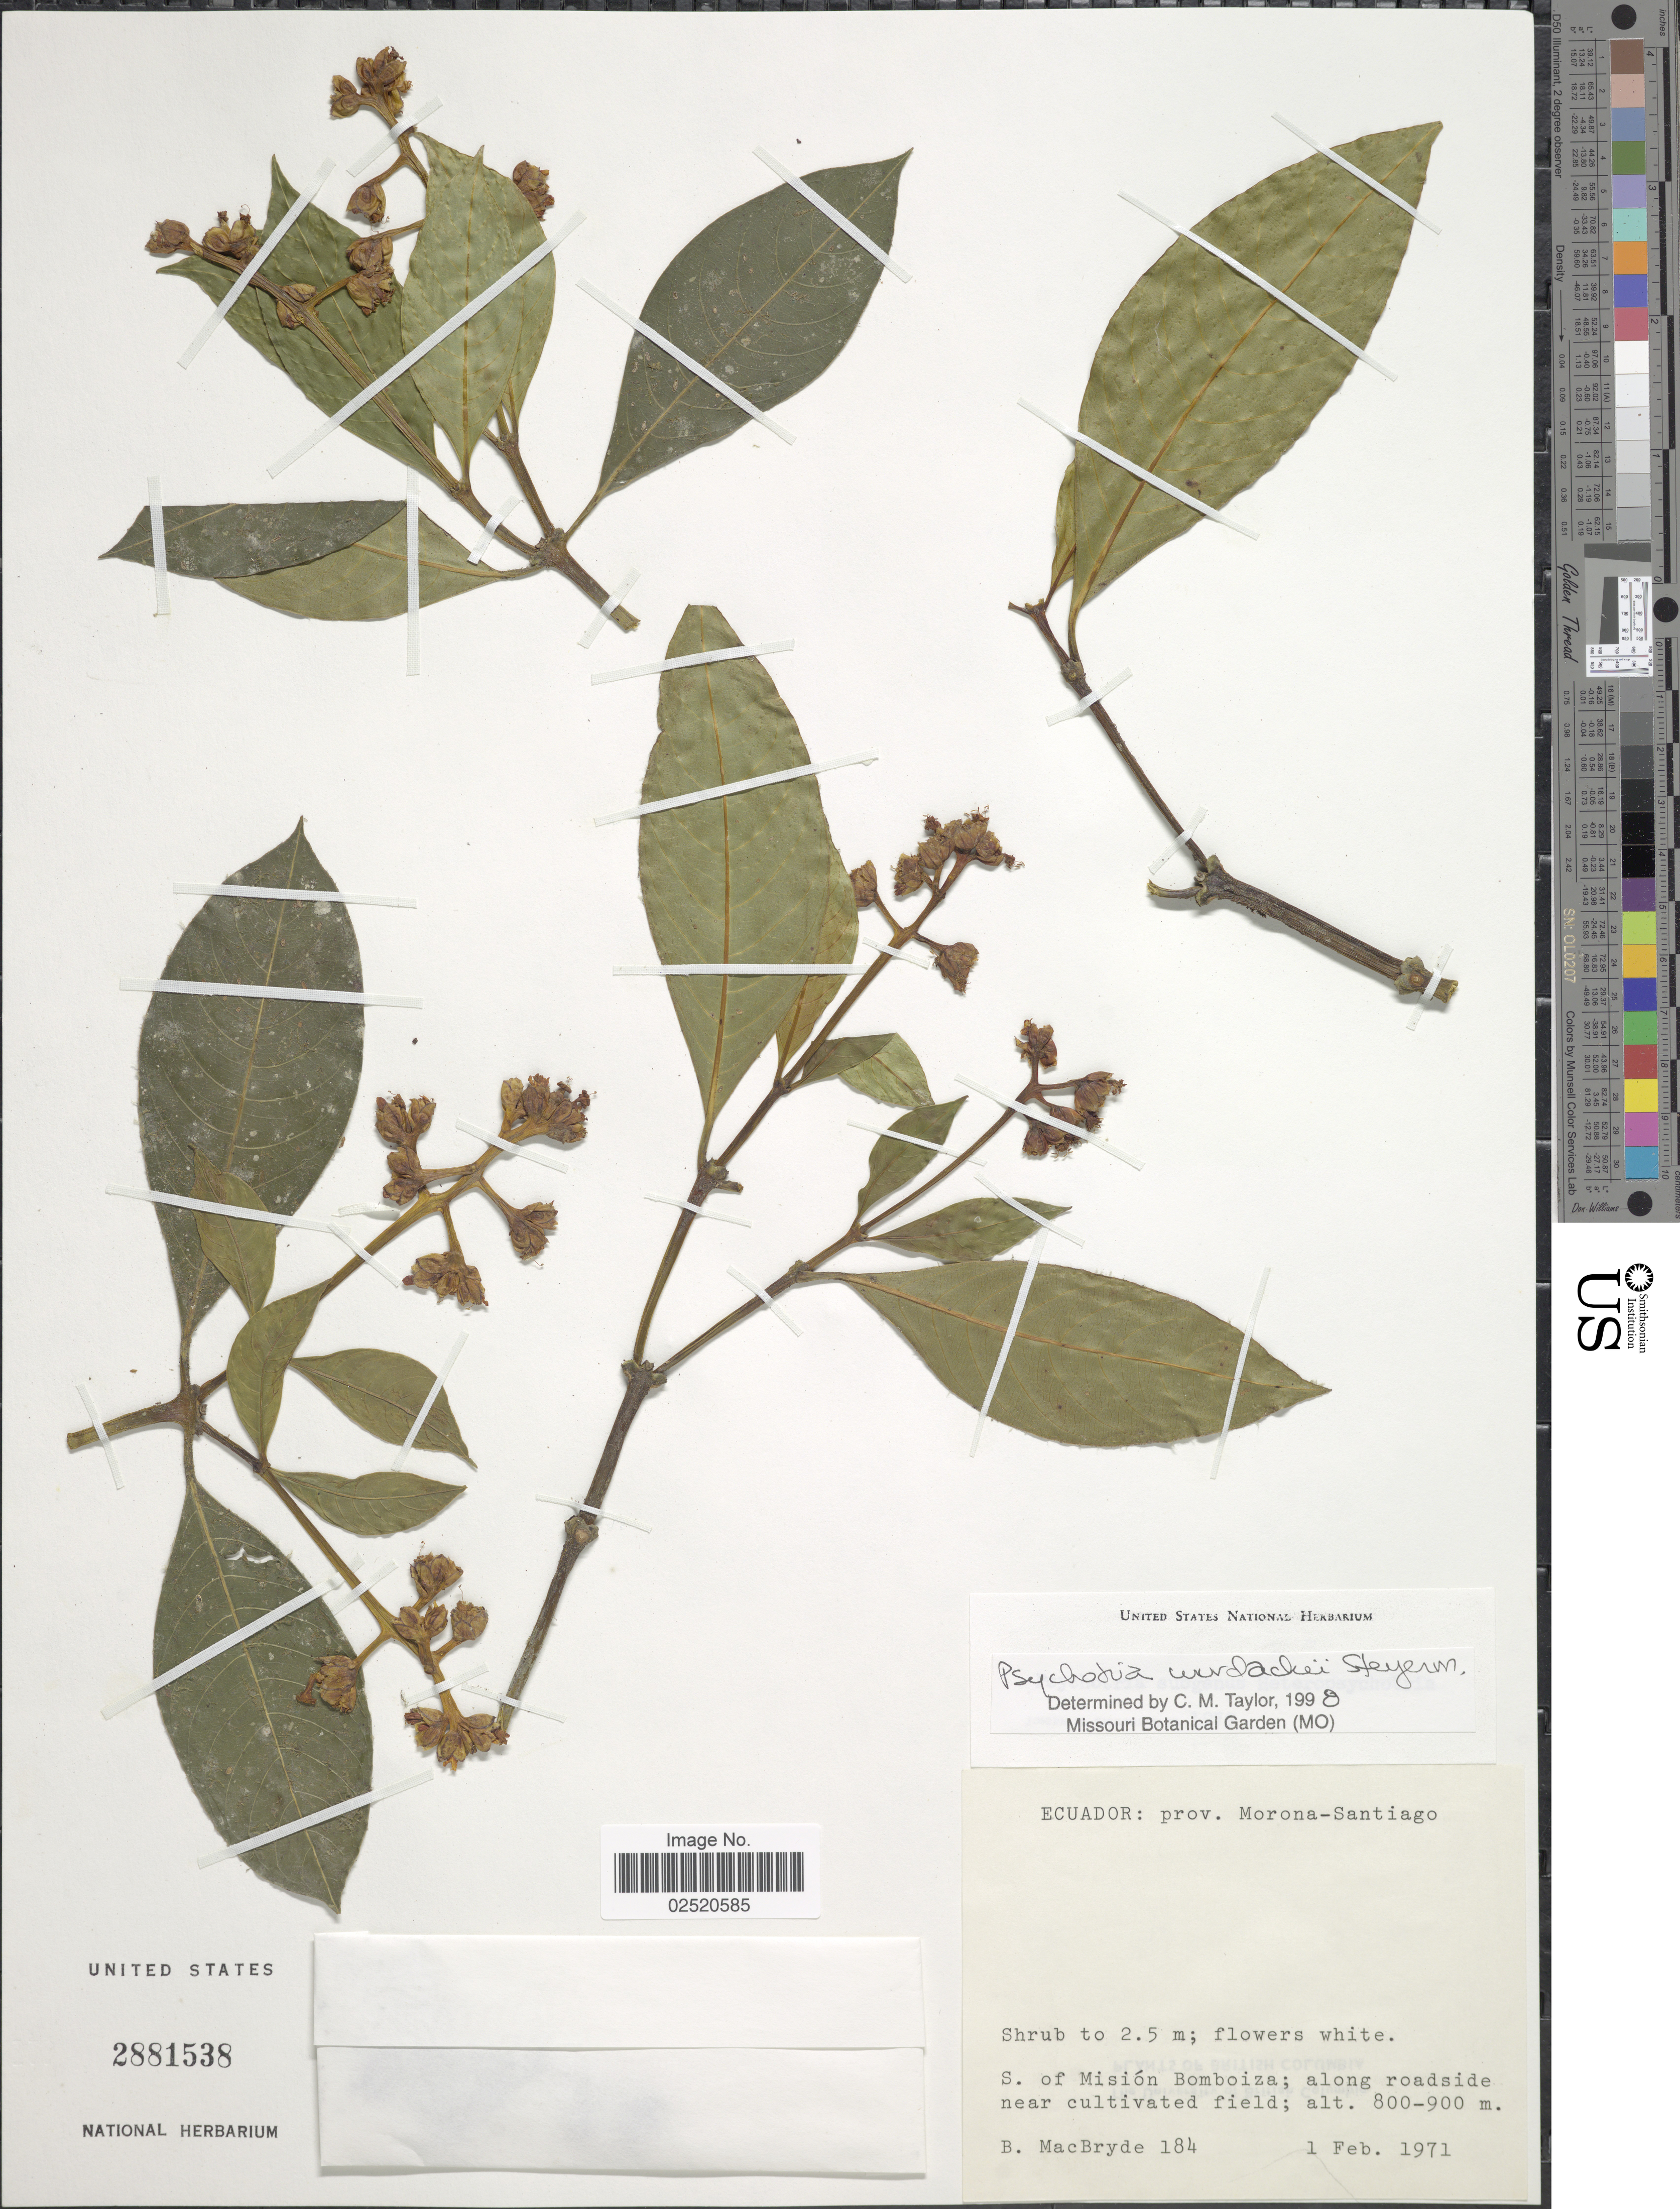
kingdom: Plantae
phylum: Tracheophyta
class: Magnoliopsida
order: Gentianales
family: Rubiaceae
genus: Psychotria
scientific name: Psychotria wurdackii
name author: Steyerm.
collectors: B. MacBryde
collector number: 184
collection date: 1971-02-01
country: Ecuador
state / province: Morona-Santiago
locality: S. of Misión Bomboiza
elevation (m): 800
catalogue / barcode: US 2881538